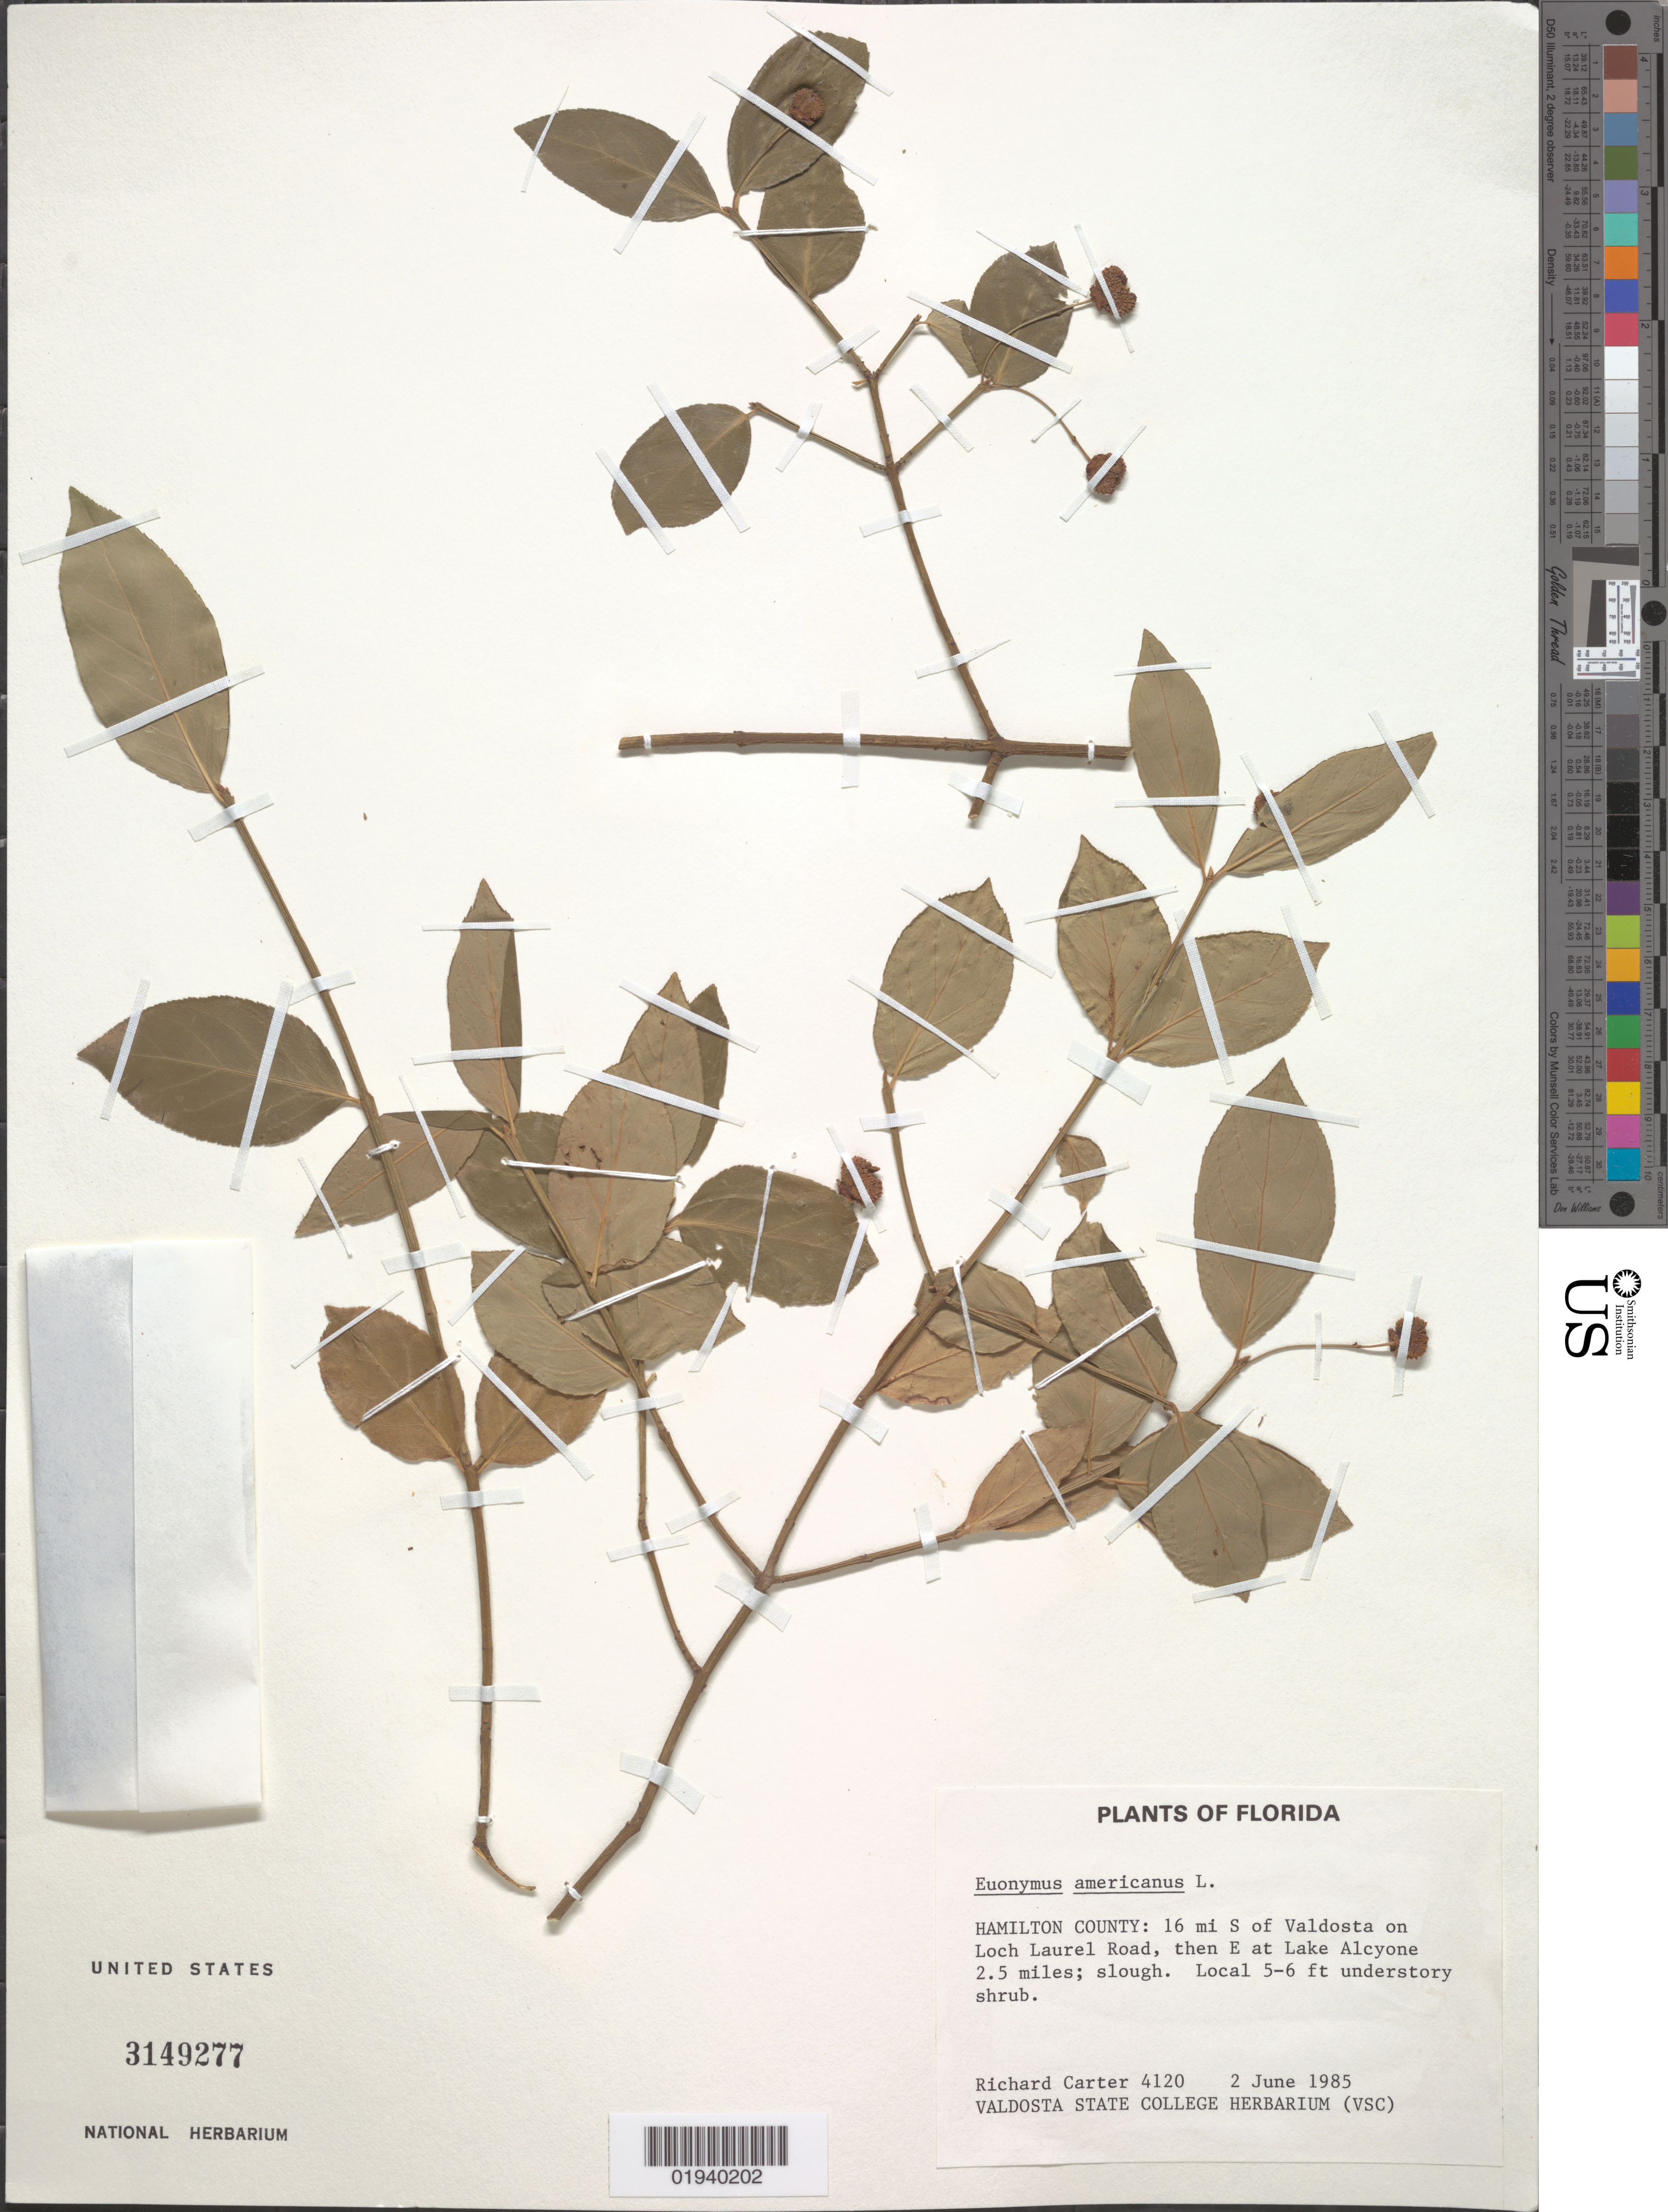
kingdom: Plantae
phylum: Tracheophyta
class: Magnoliopsida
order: Celastrales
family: Celastraceae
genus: Euonymus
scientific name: Euonymus americanus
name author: L.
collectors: R. Carter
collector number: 4120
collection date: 1985-06-02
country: United States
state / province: Florida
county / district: Hamilton County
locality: Valdosta, 16 miles S on Loch Laurel Road, then E at Lake Alcyone 2.5 miles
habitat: Slough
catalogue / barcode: US 3149277